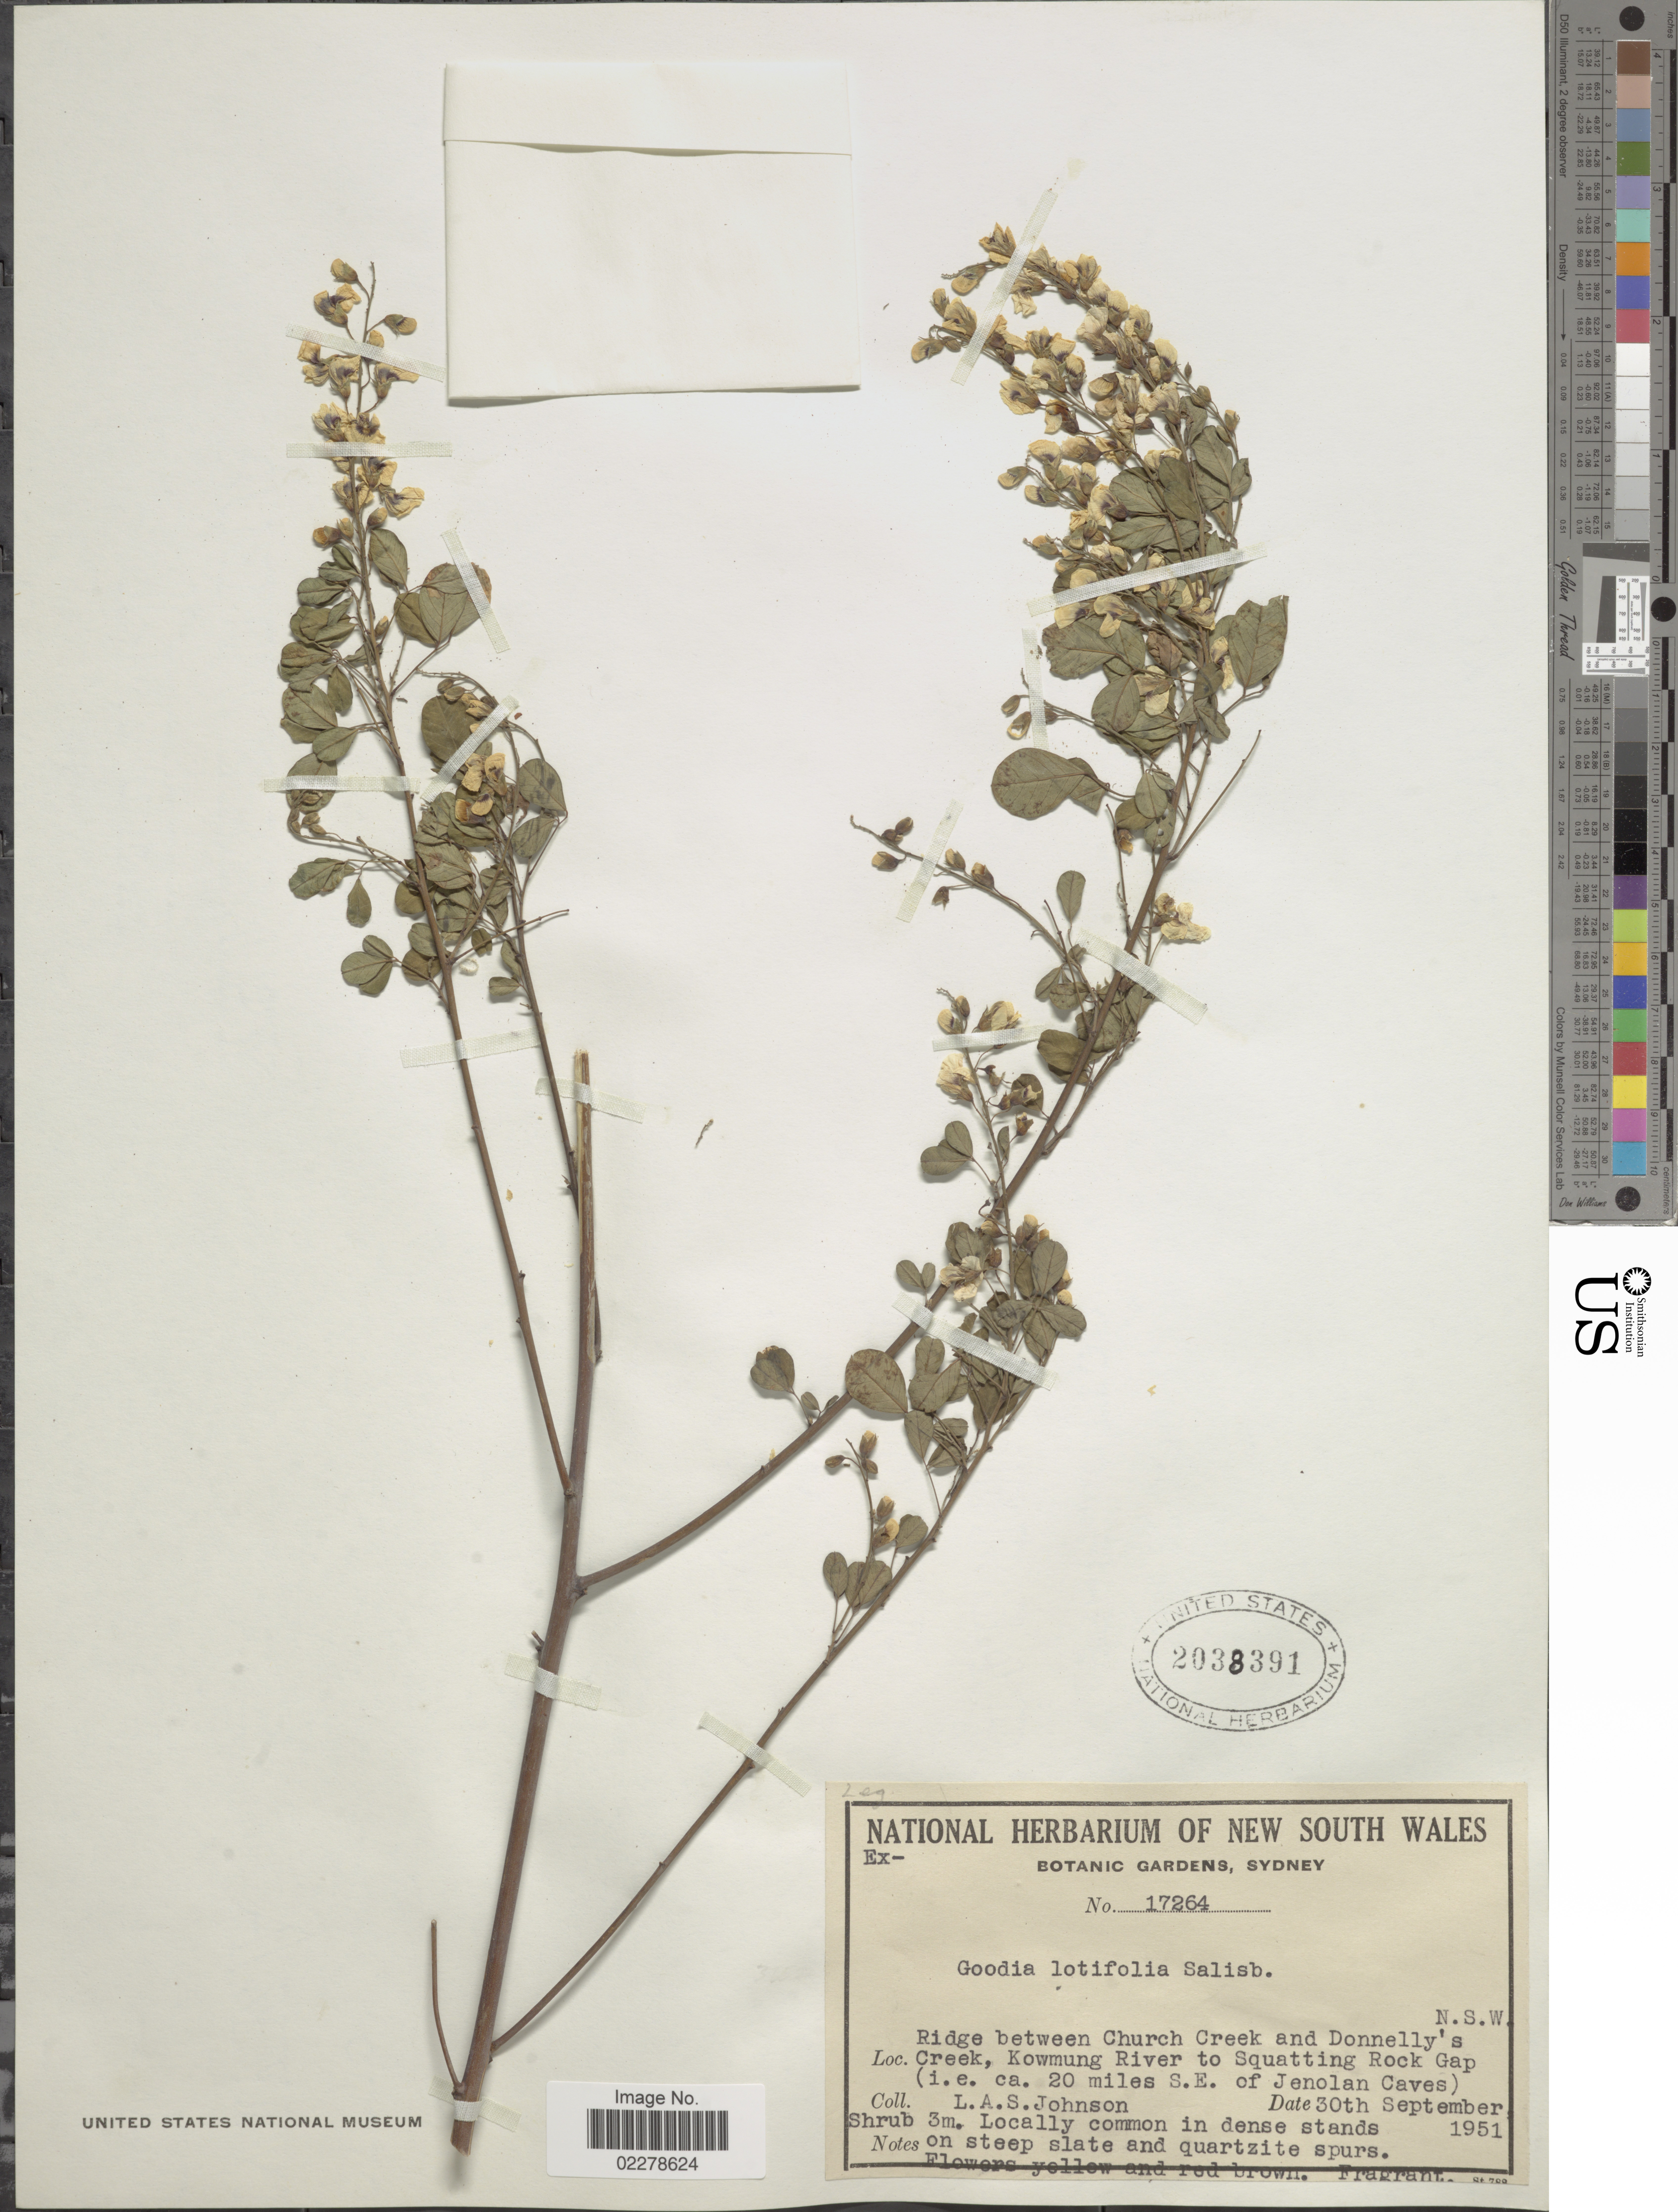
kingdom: Plantae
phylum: Tracheophyta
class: Magnoliopsida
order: Fabales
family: Fabaceae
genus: Goodia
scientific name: Goodia lotifolia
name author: Salisb.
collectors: L. A. S. Johnson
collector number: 17264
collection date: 1951-09-30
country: Australia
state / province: New South Wales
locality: Ridge between Church Creek and Donnelly's Creek, Kowmung River to Squatting Rock Gap (i.e. ca. 20 miles S.E. of Jenolan Caves). N.S.W.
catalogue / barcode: US 2038391